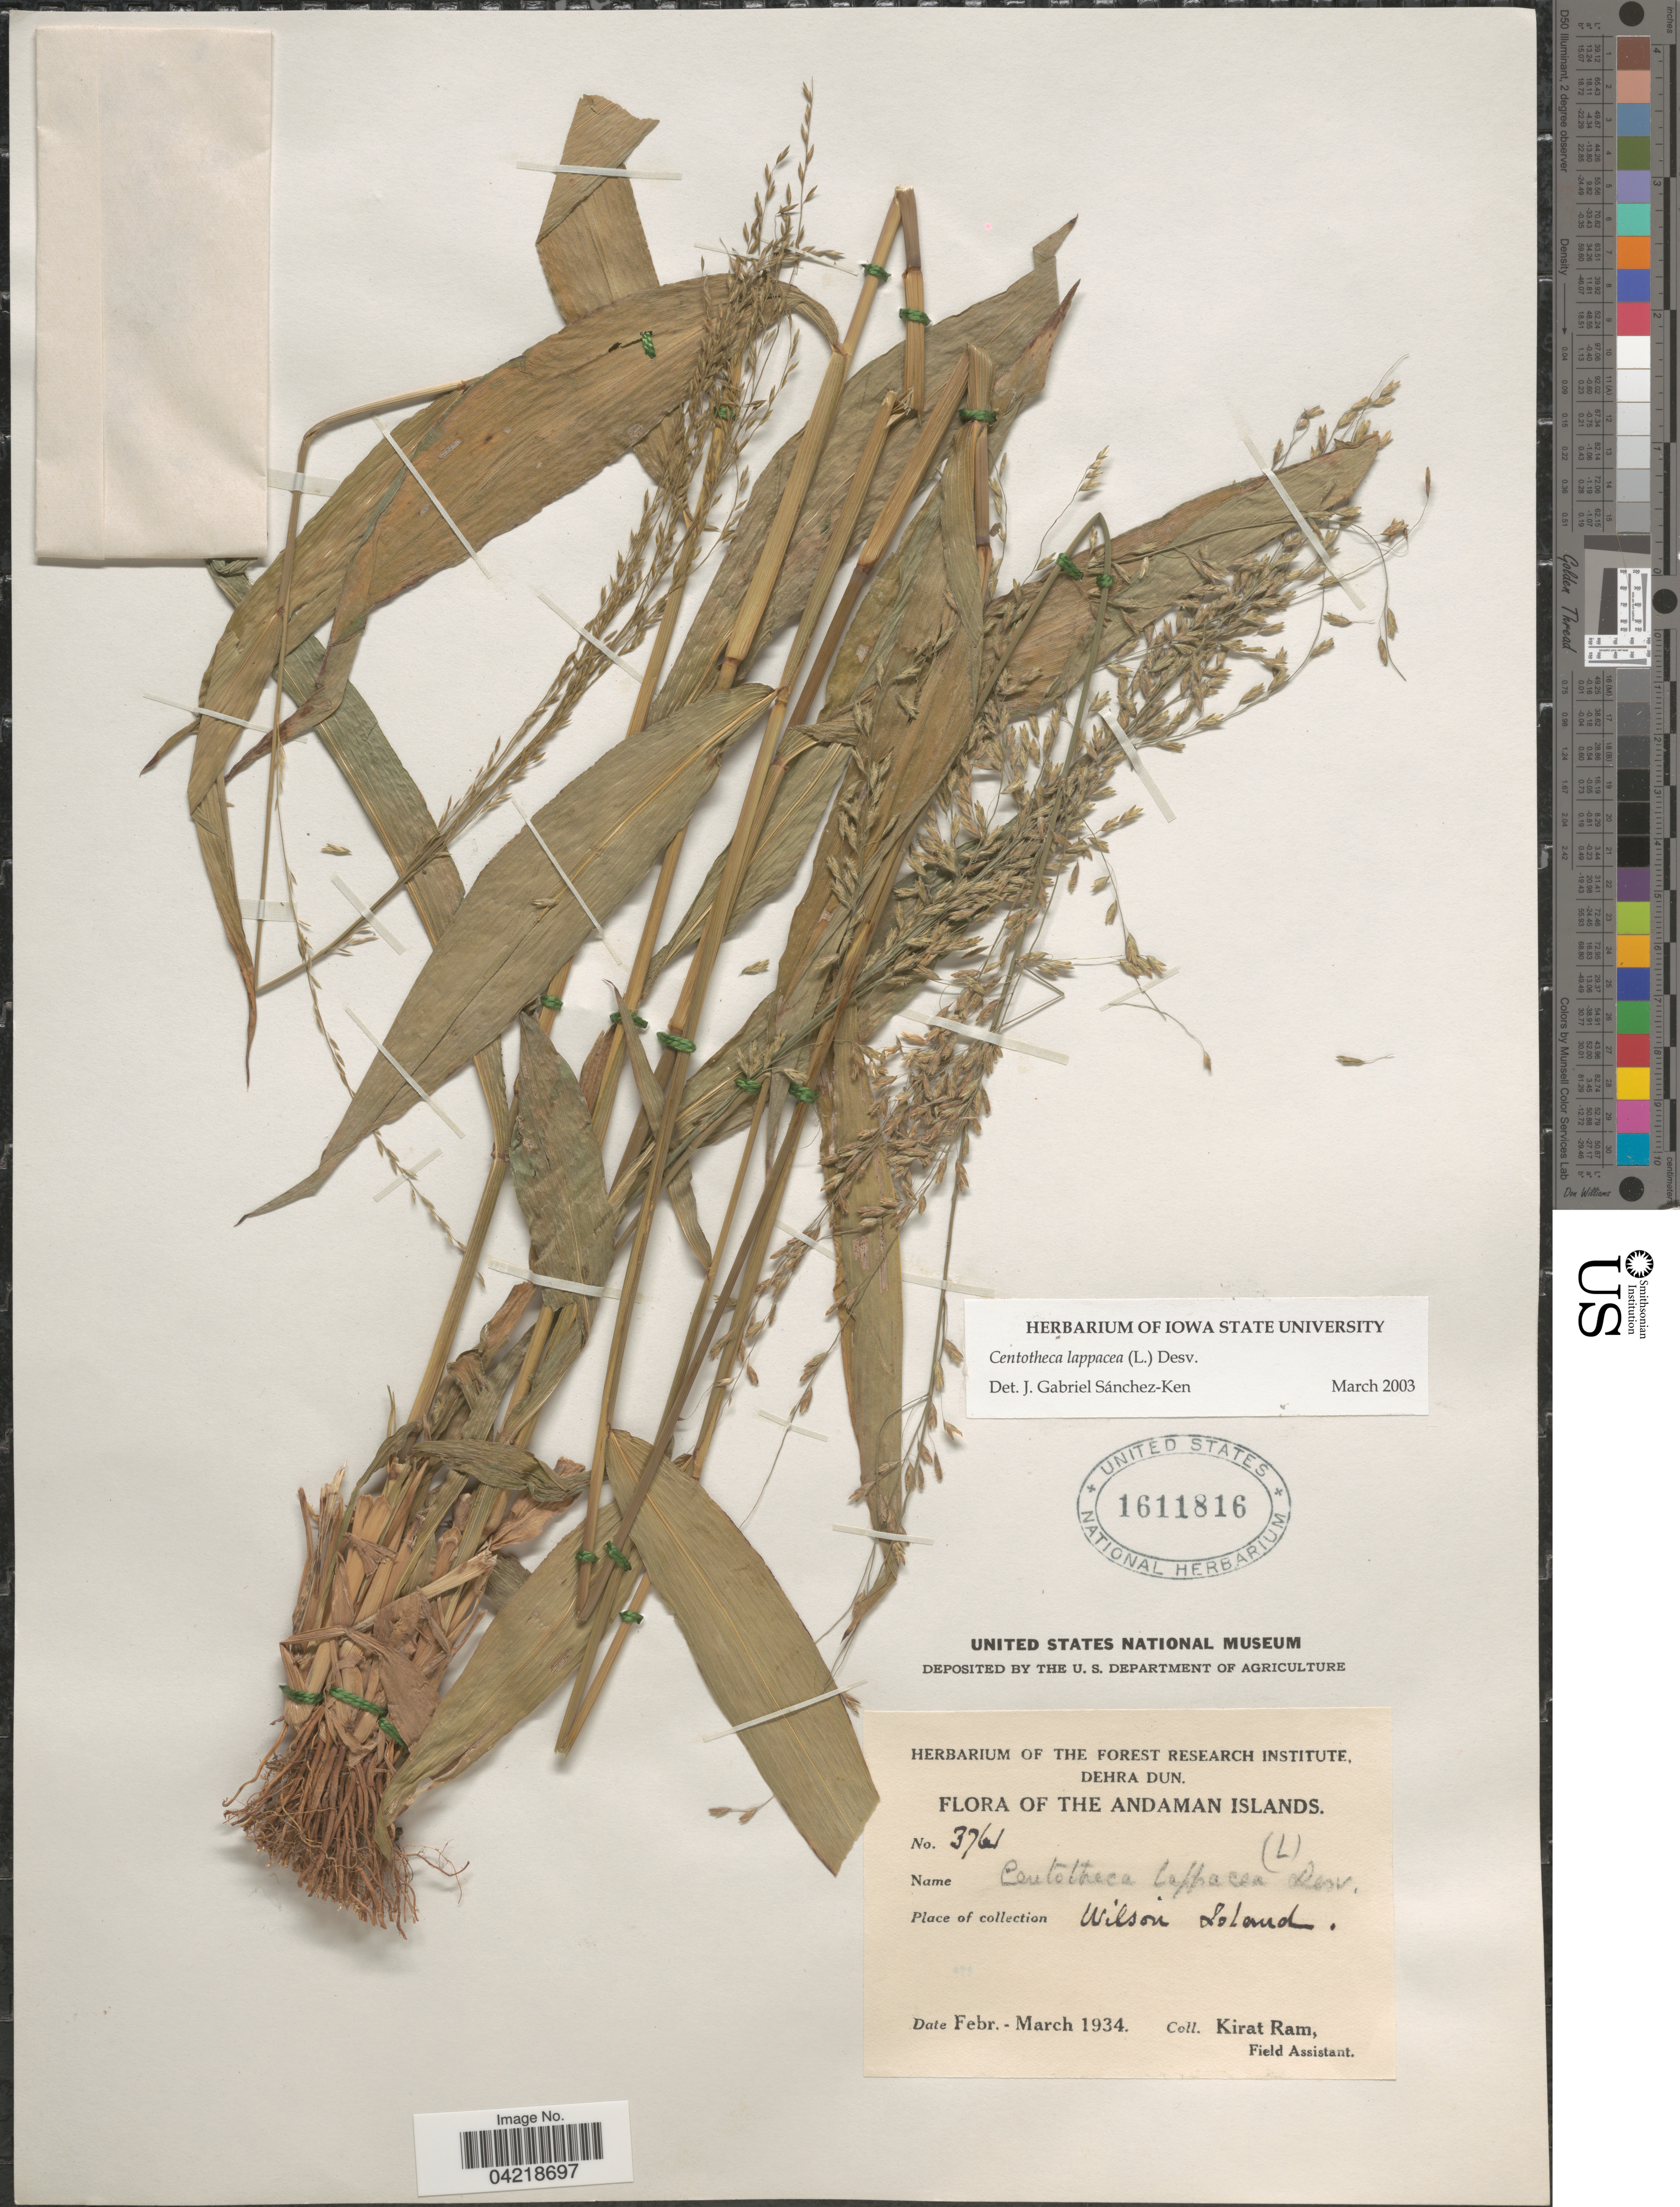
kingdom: Plantae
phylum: Tracheophyta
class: Liliopsida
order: Poales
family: Poaceae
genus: Centotheca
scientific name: Centotheca lappacea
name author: (L.) Desv.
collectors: K. Ram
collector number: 3761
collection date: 1934-02/1934-03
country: India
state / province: Andaman and Nicobar Islands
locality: The Andaman Islands. Wilson Island.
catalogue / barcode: US 1611816